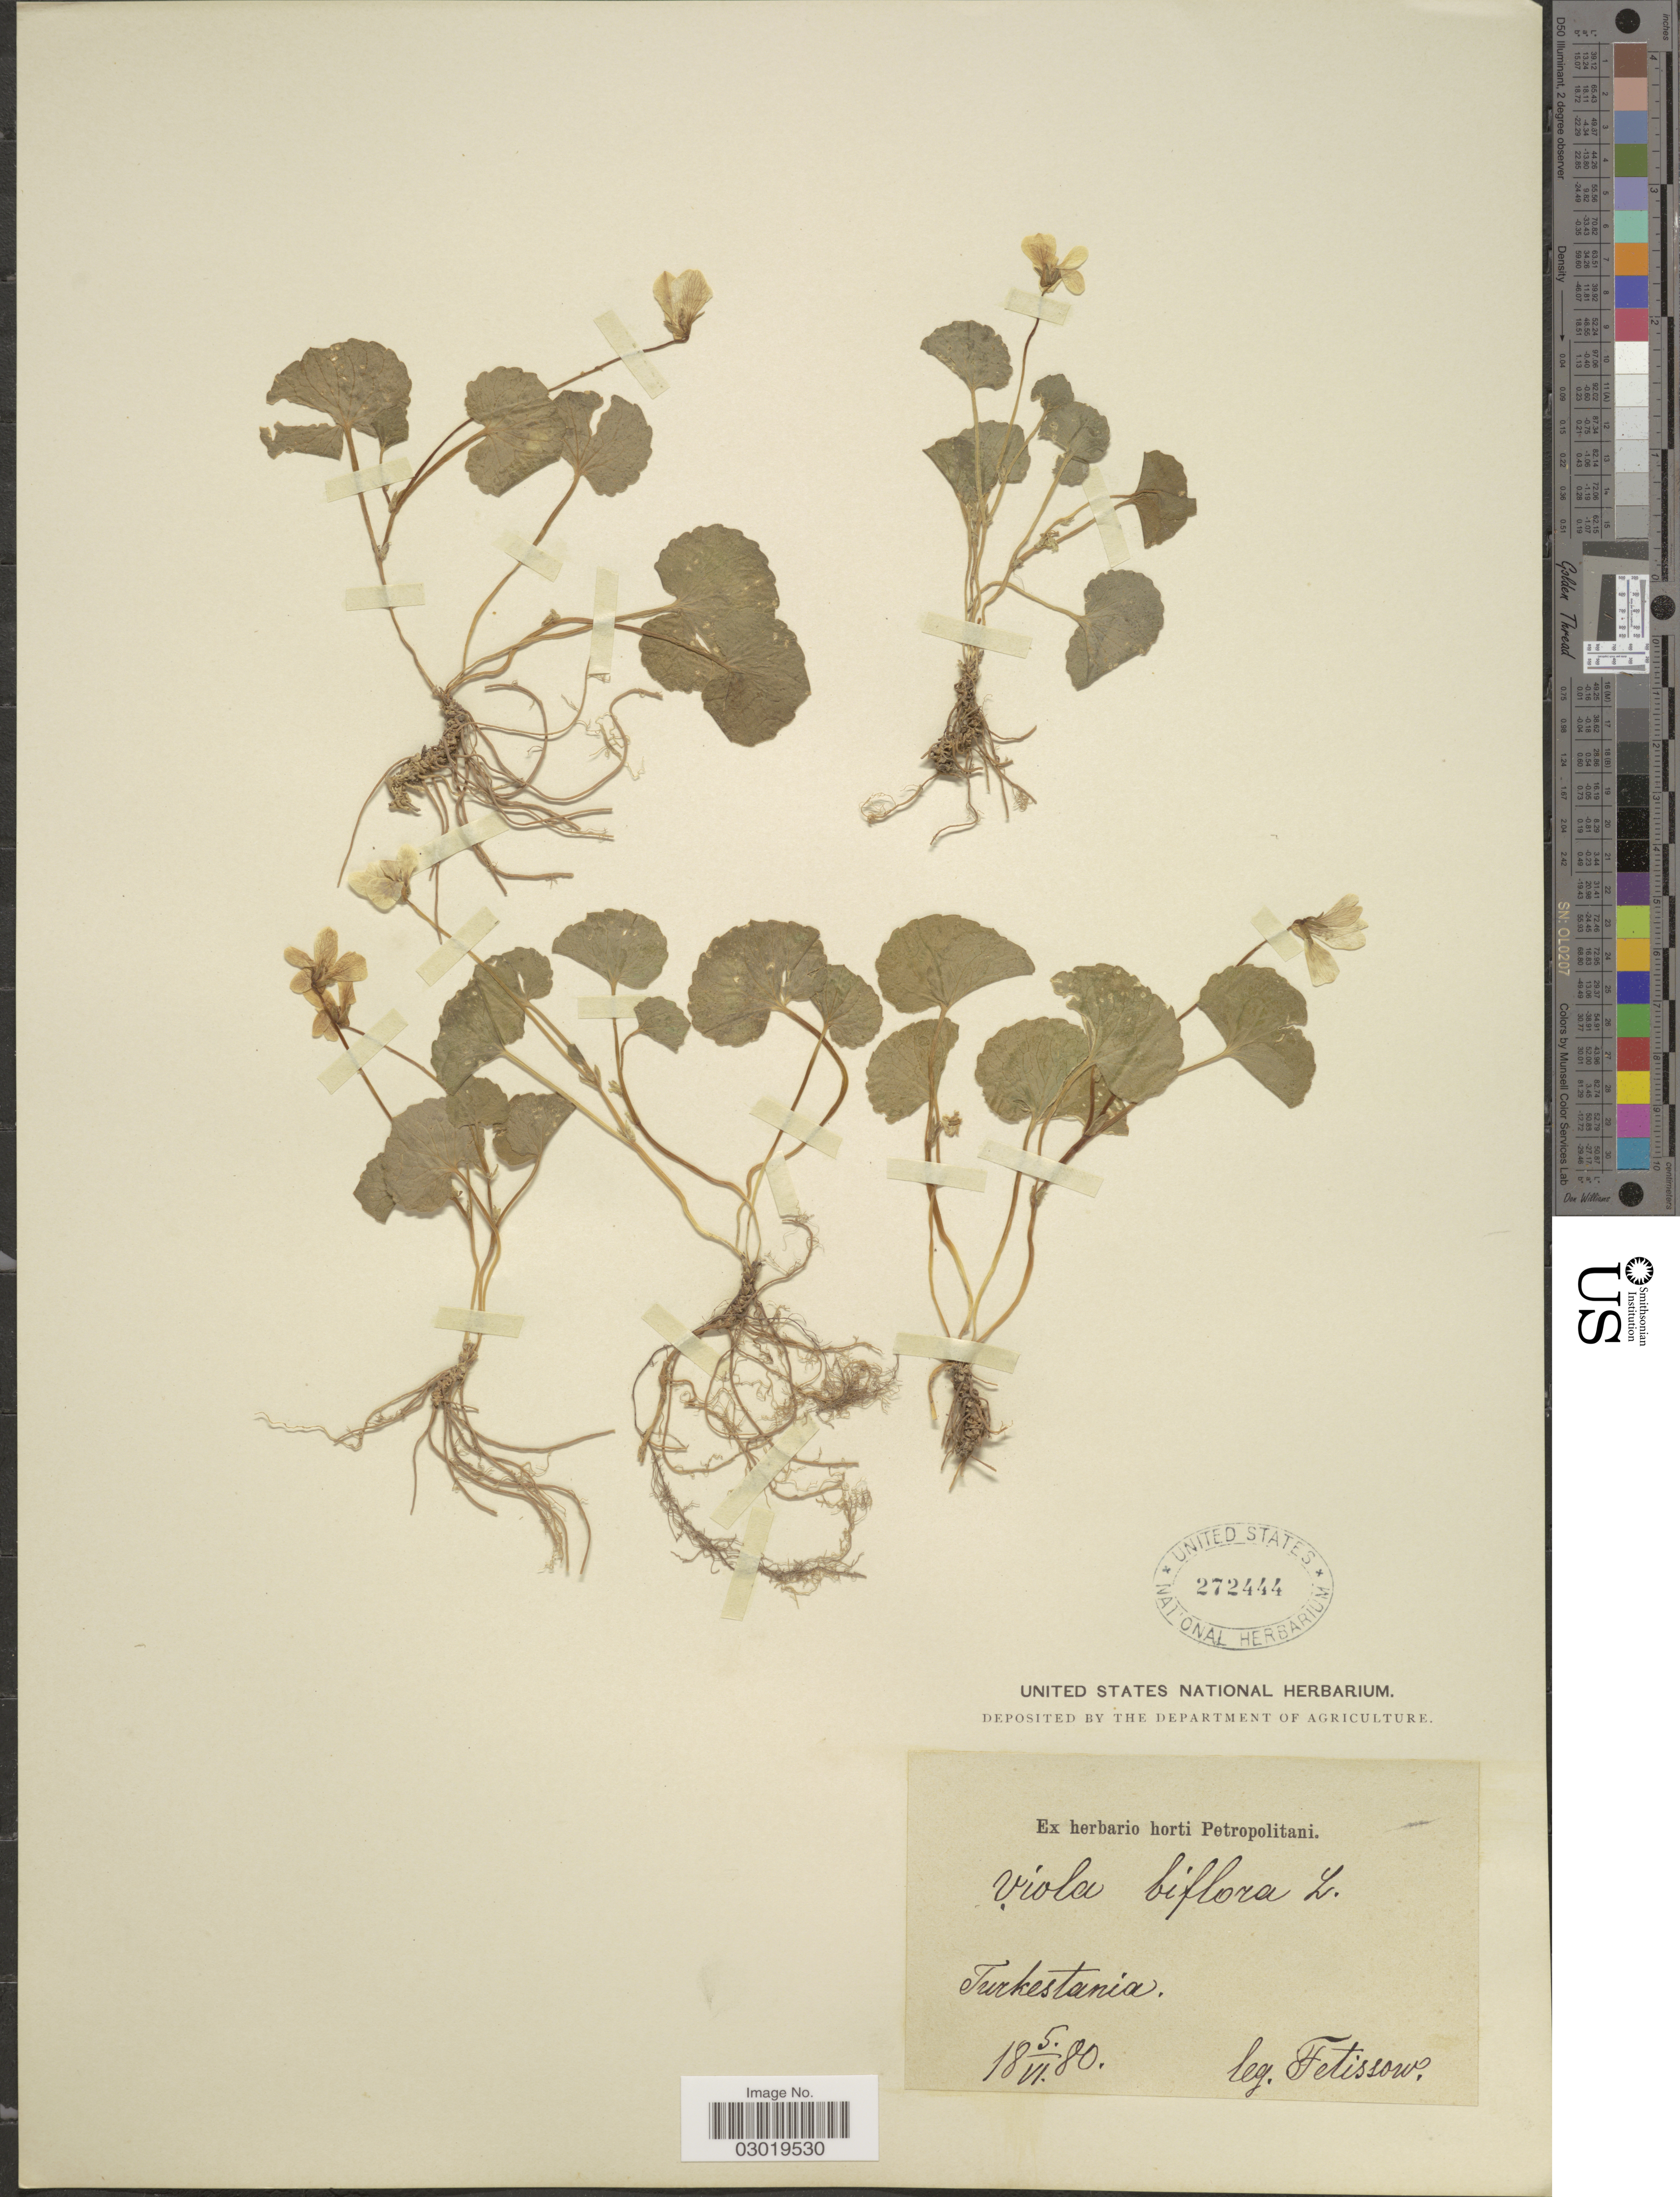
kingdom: Plantae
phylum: Tracheophyta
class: Magnoliopsida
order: Malpighiales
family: Violaceae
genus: Viola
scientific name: Viola biflora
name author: L.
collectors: -. Fetissow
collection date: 1880-06-05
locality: Turkestania.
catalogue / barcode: US 272444